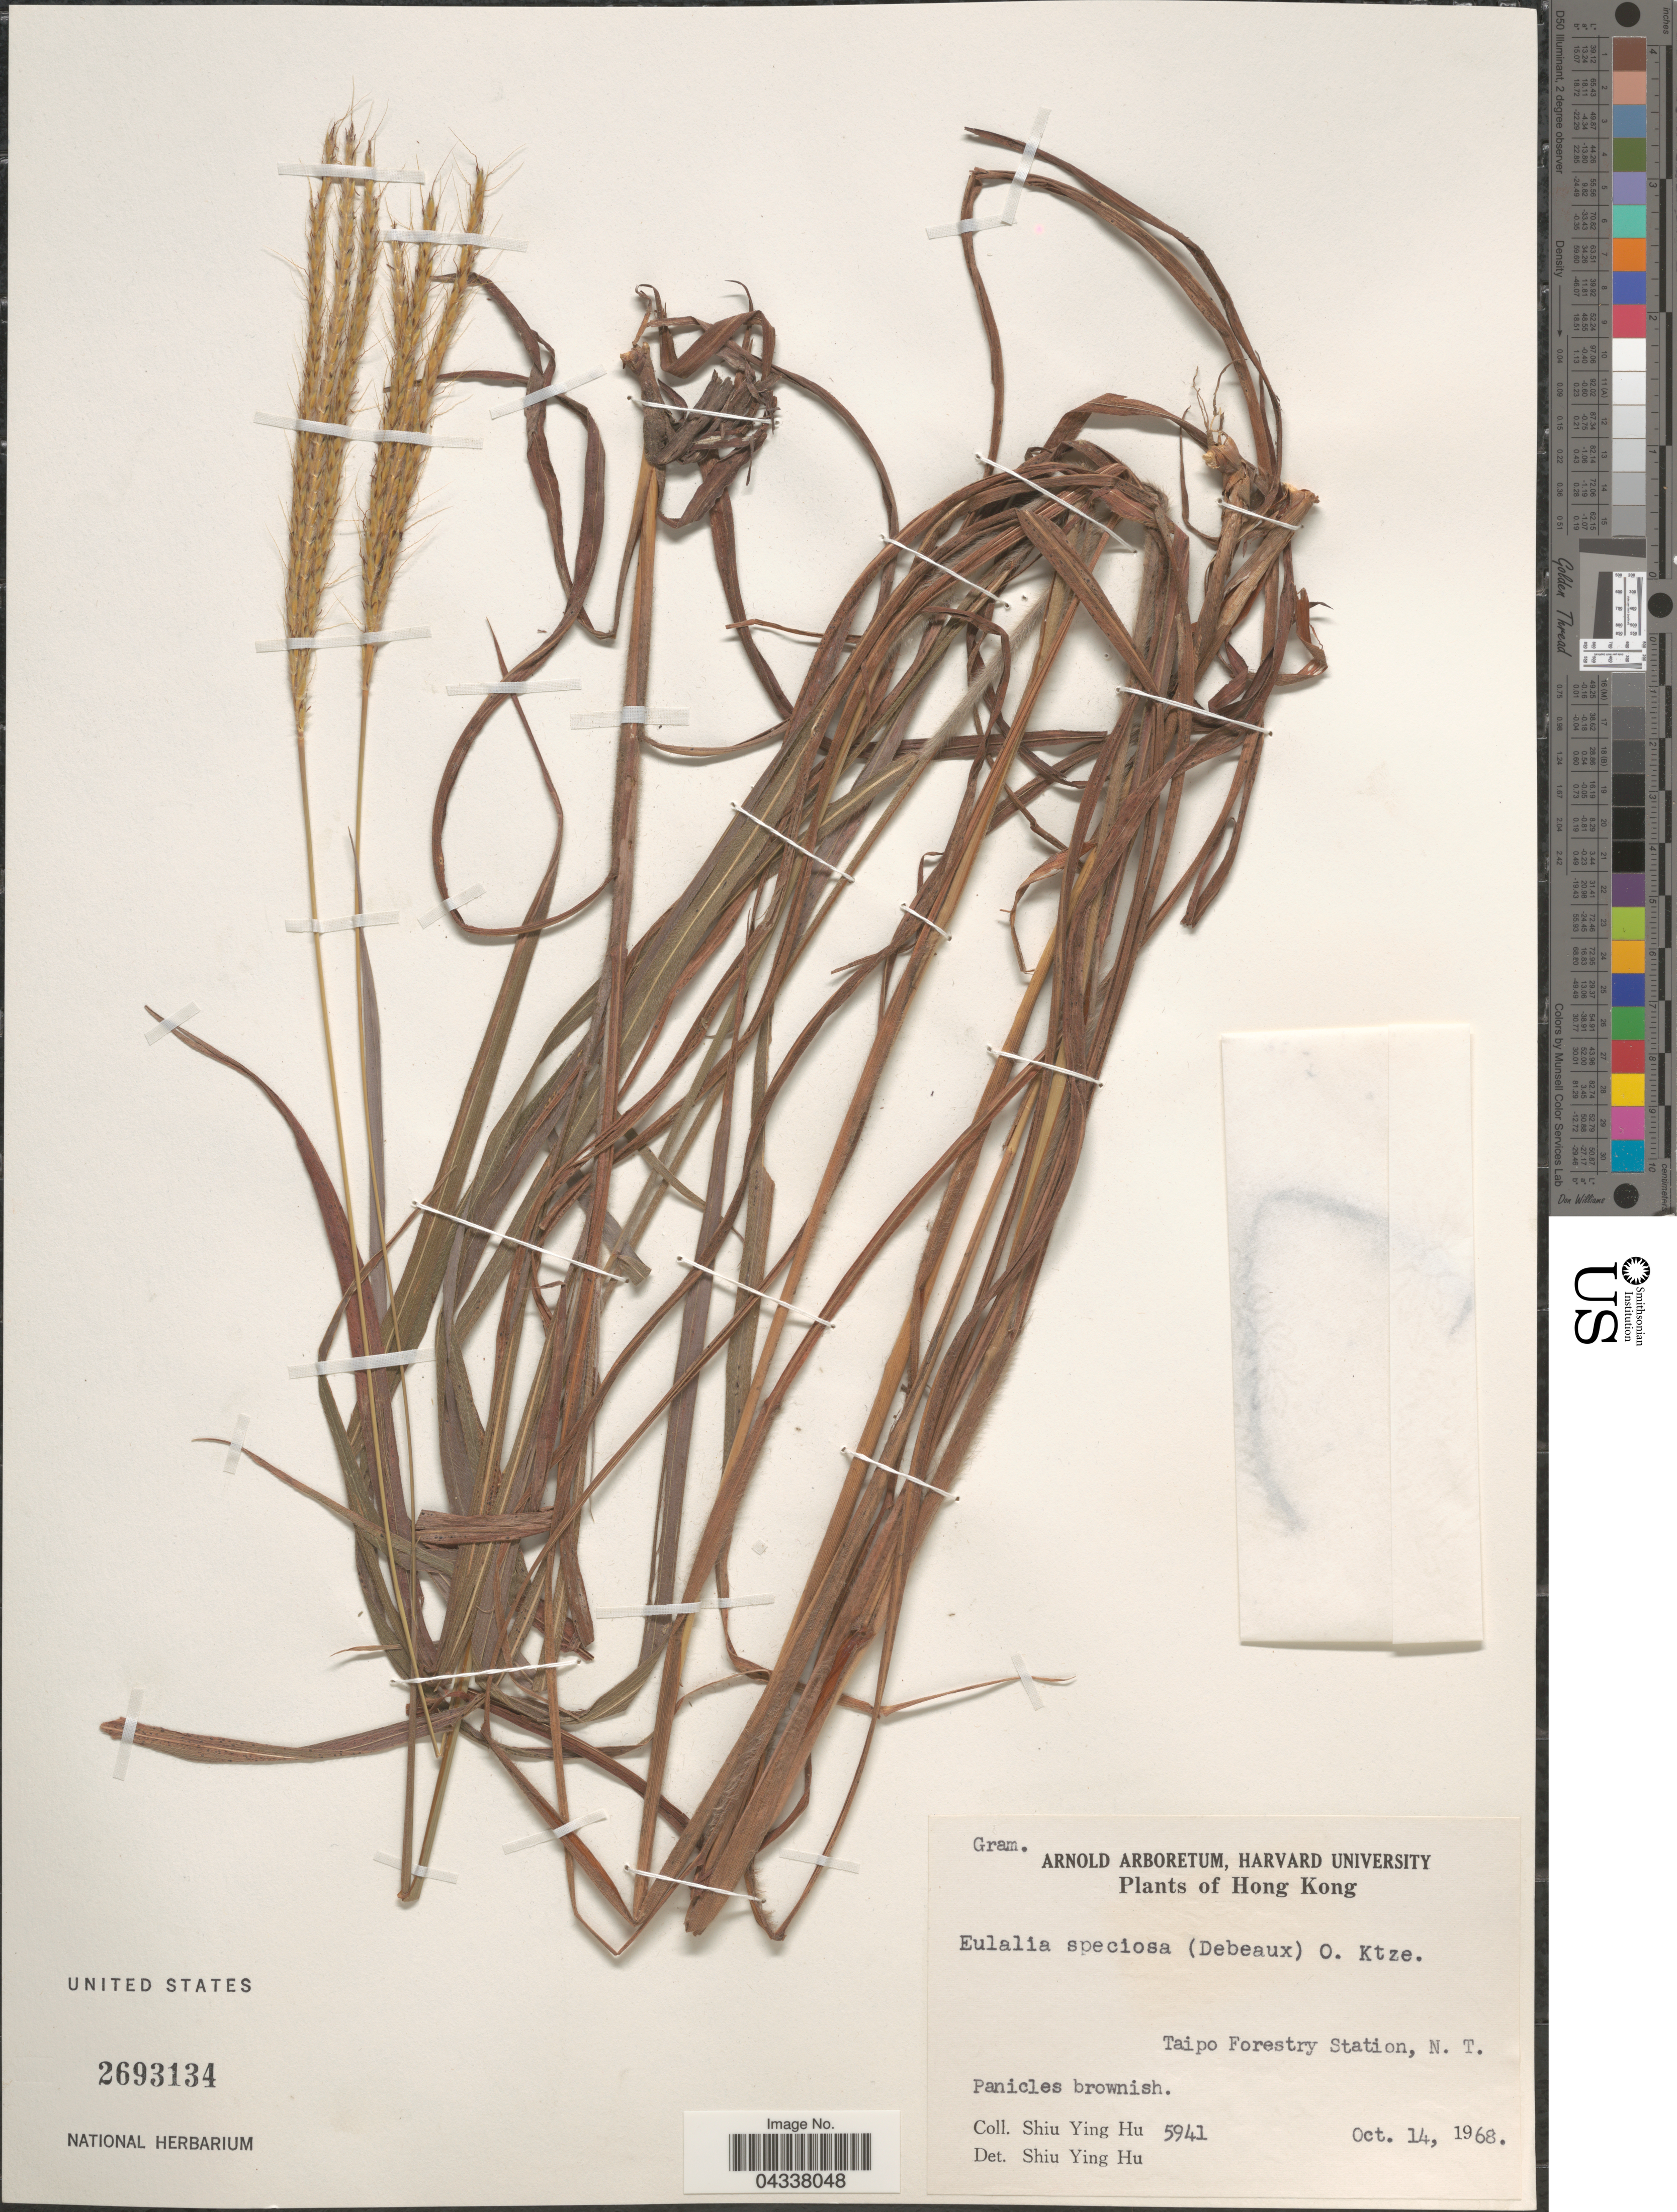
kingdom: Plantae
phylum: Tracheophyta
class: Liliopsida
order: Poales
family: Poaceae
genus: Pseudopogonatherum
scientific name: Pseudopogonatherum speciosum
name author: (Debeaux) Ohwi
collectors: S. Y. Hu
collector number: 5941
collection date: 1968-10-14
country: China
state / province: Hong Kong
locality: Taipo Forestry Station, N.T.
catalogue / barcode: US 2693134